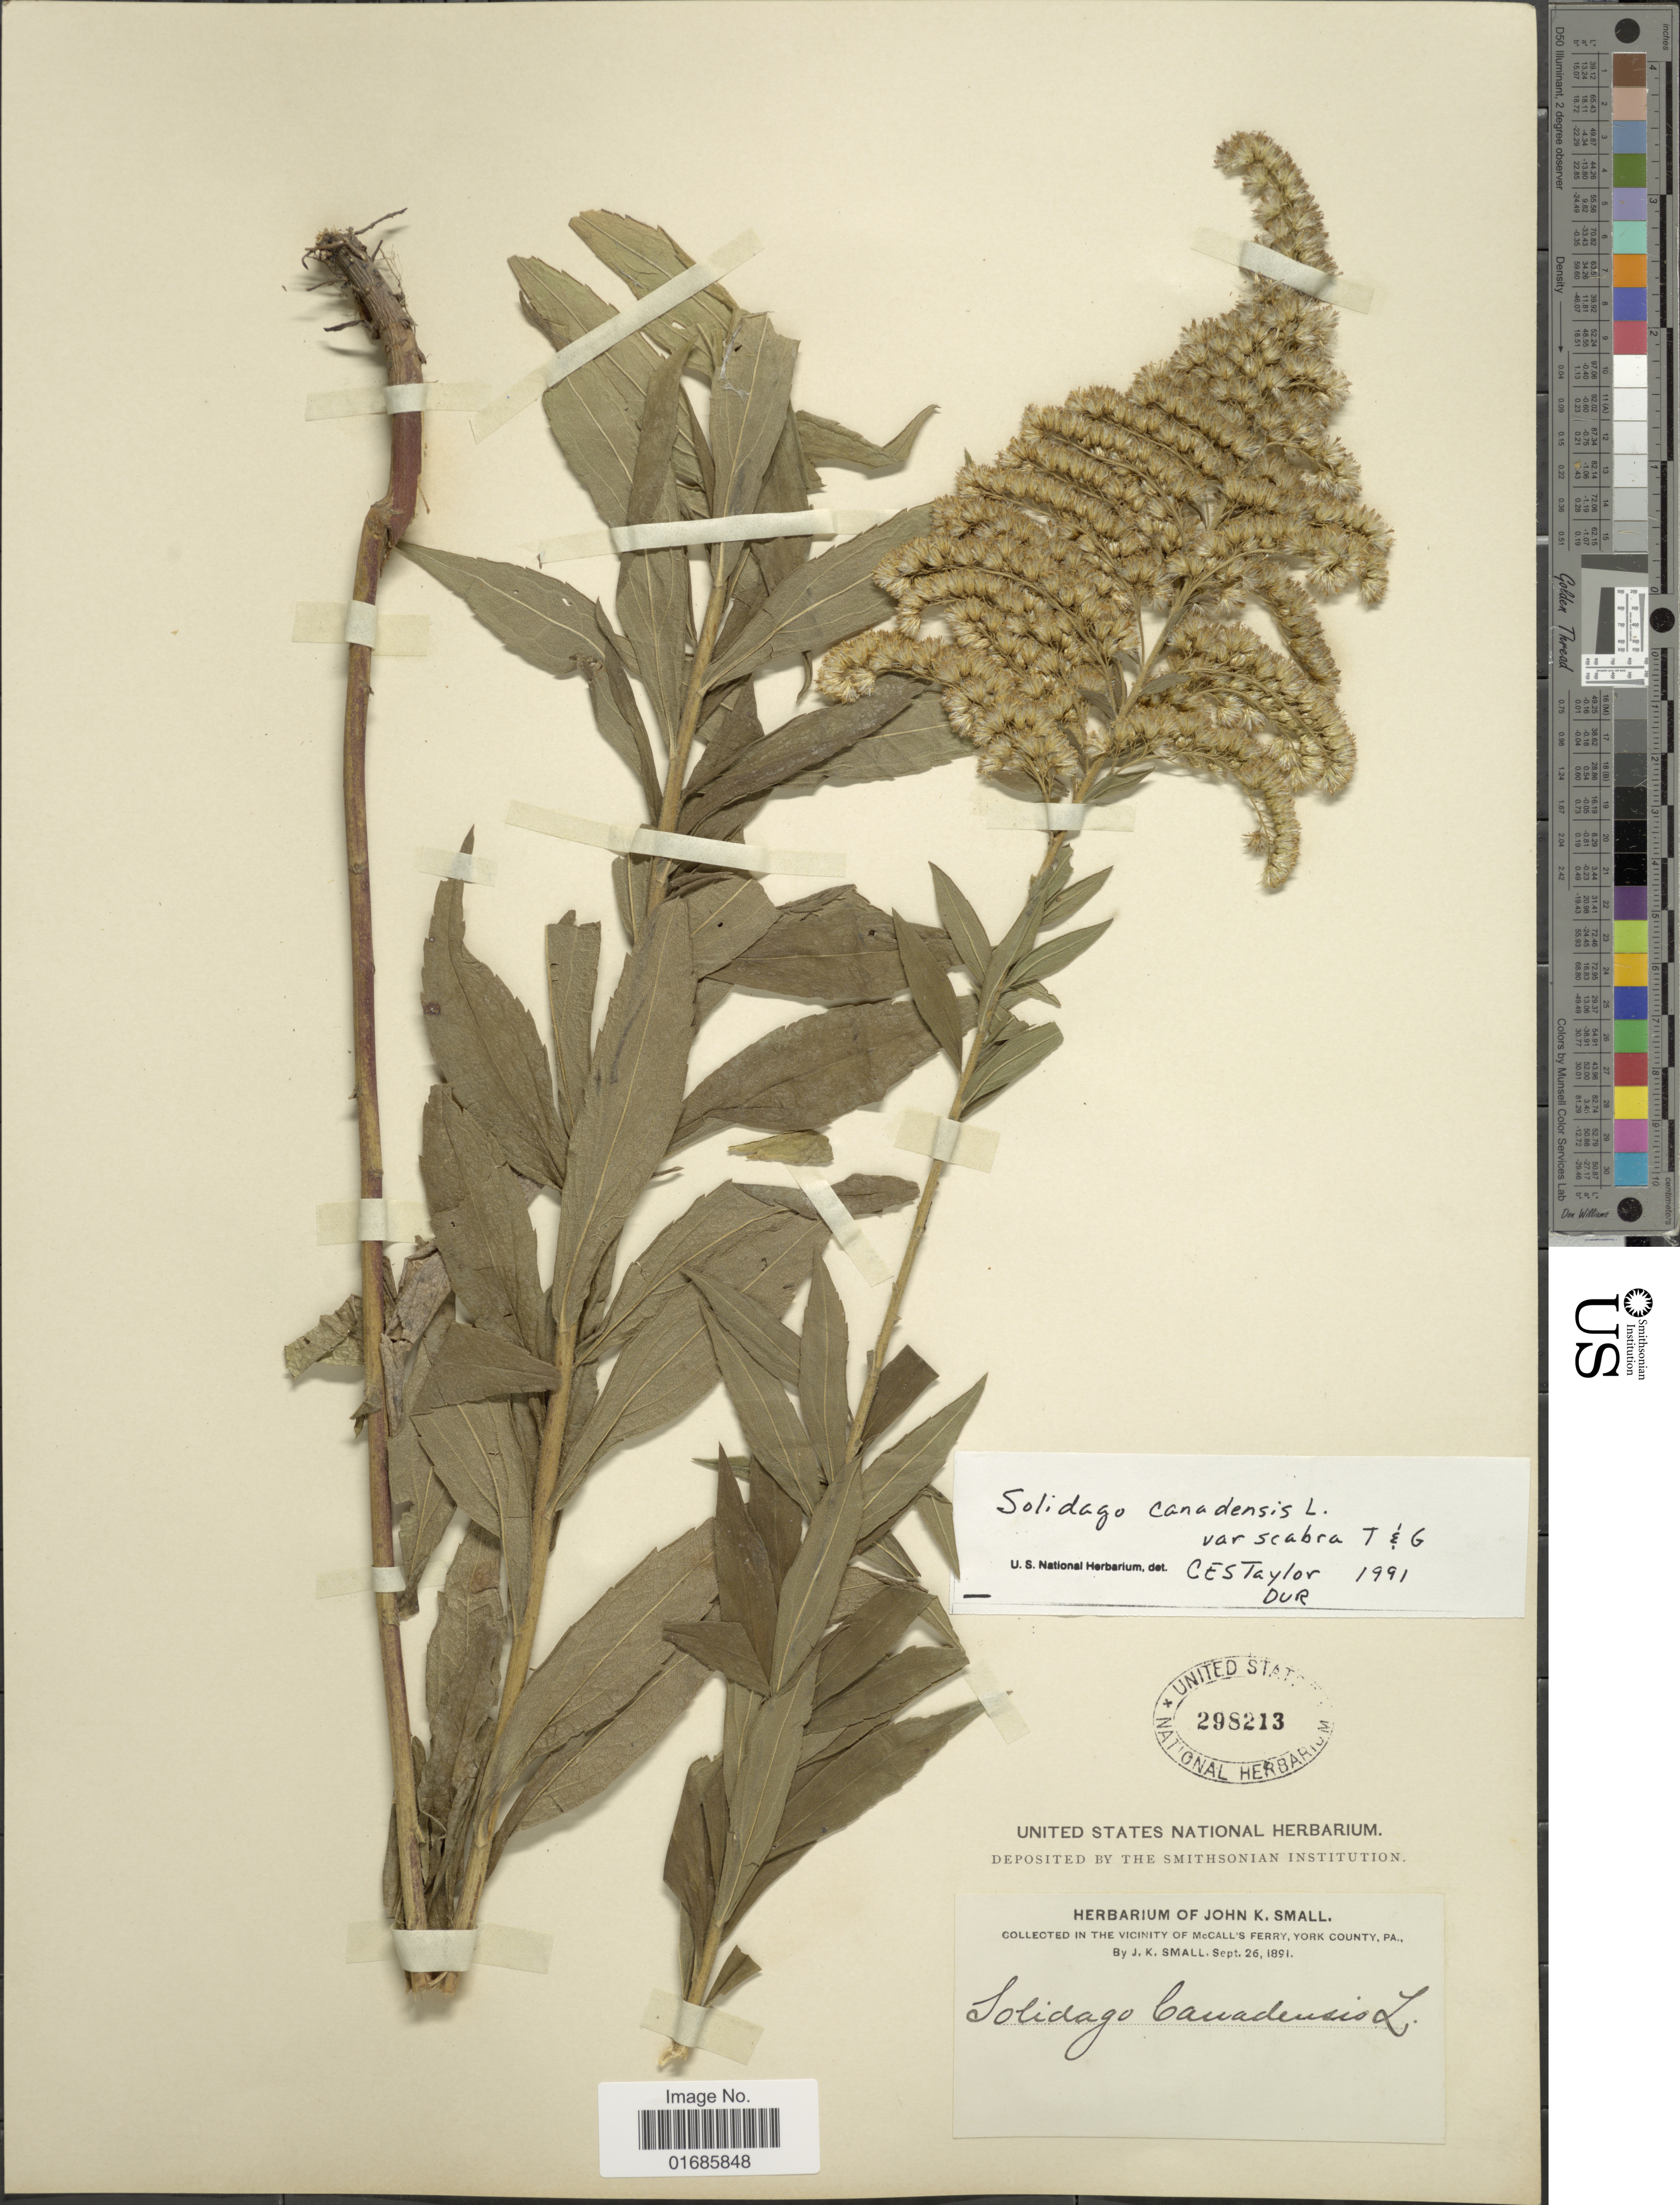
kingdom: Plantae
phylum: Tracheophyta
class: Magnoliopsida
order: Asterales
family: Asteraceae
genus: Solidago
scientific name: Solidago canadensis var. scabra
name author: (Muhl. ex Willd.) Torr. & A. Gray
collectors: J. K. Small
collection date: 1891-09-26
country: United States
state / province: Pennsylvania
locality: Vicinity of McCall's Ferry, York County, Pa.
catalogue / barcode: US 298213